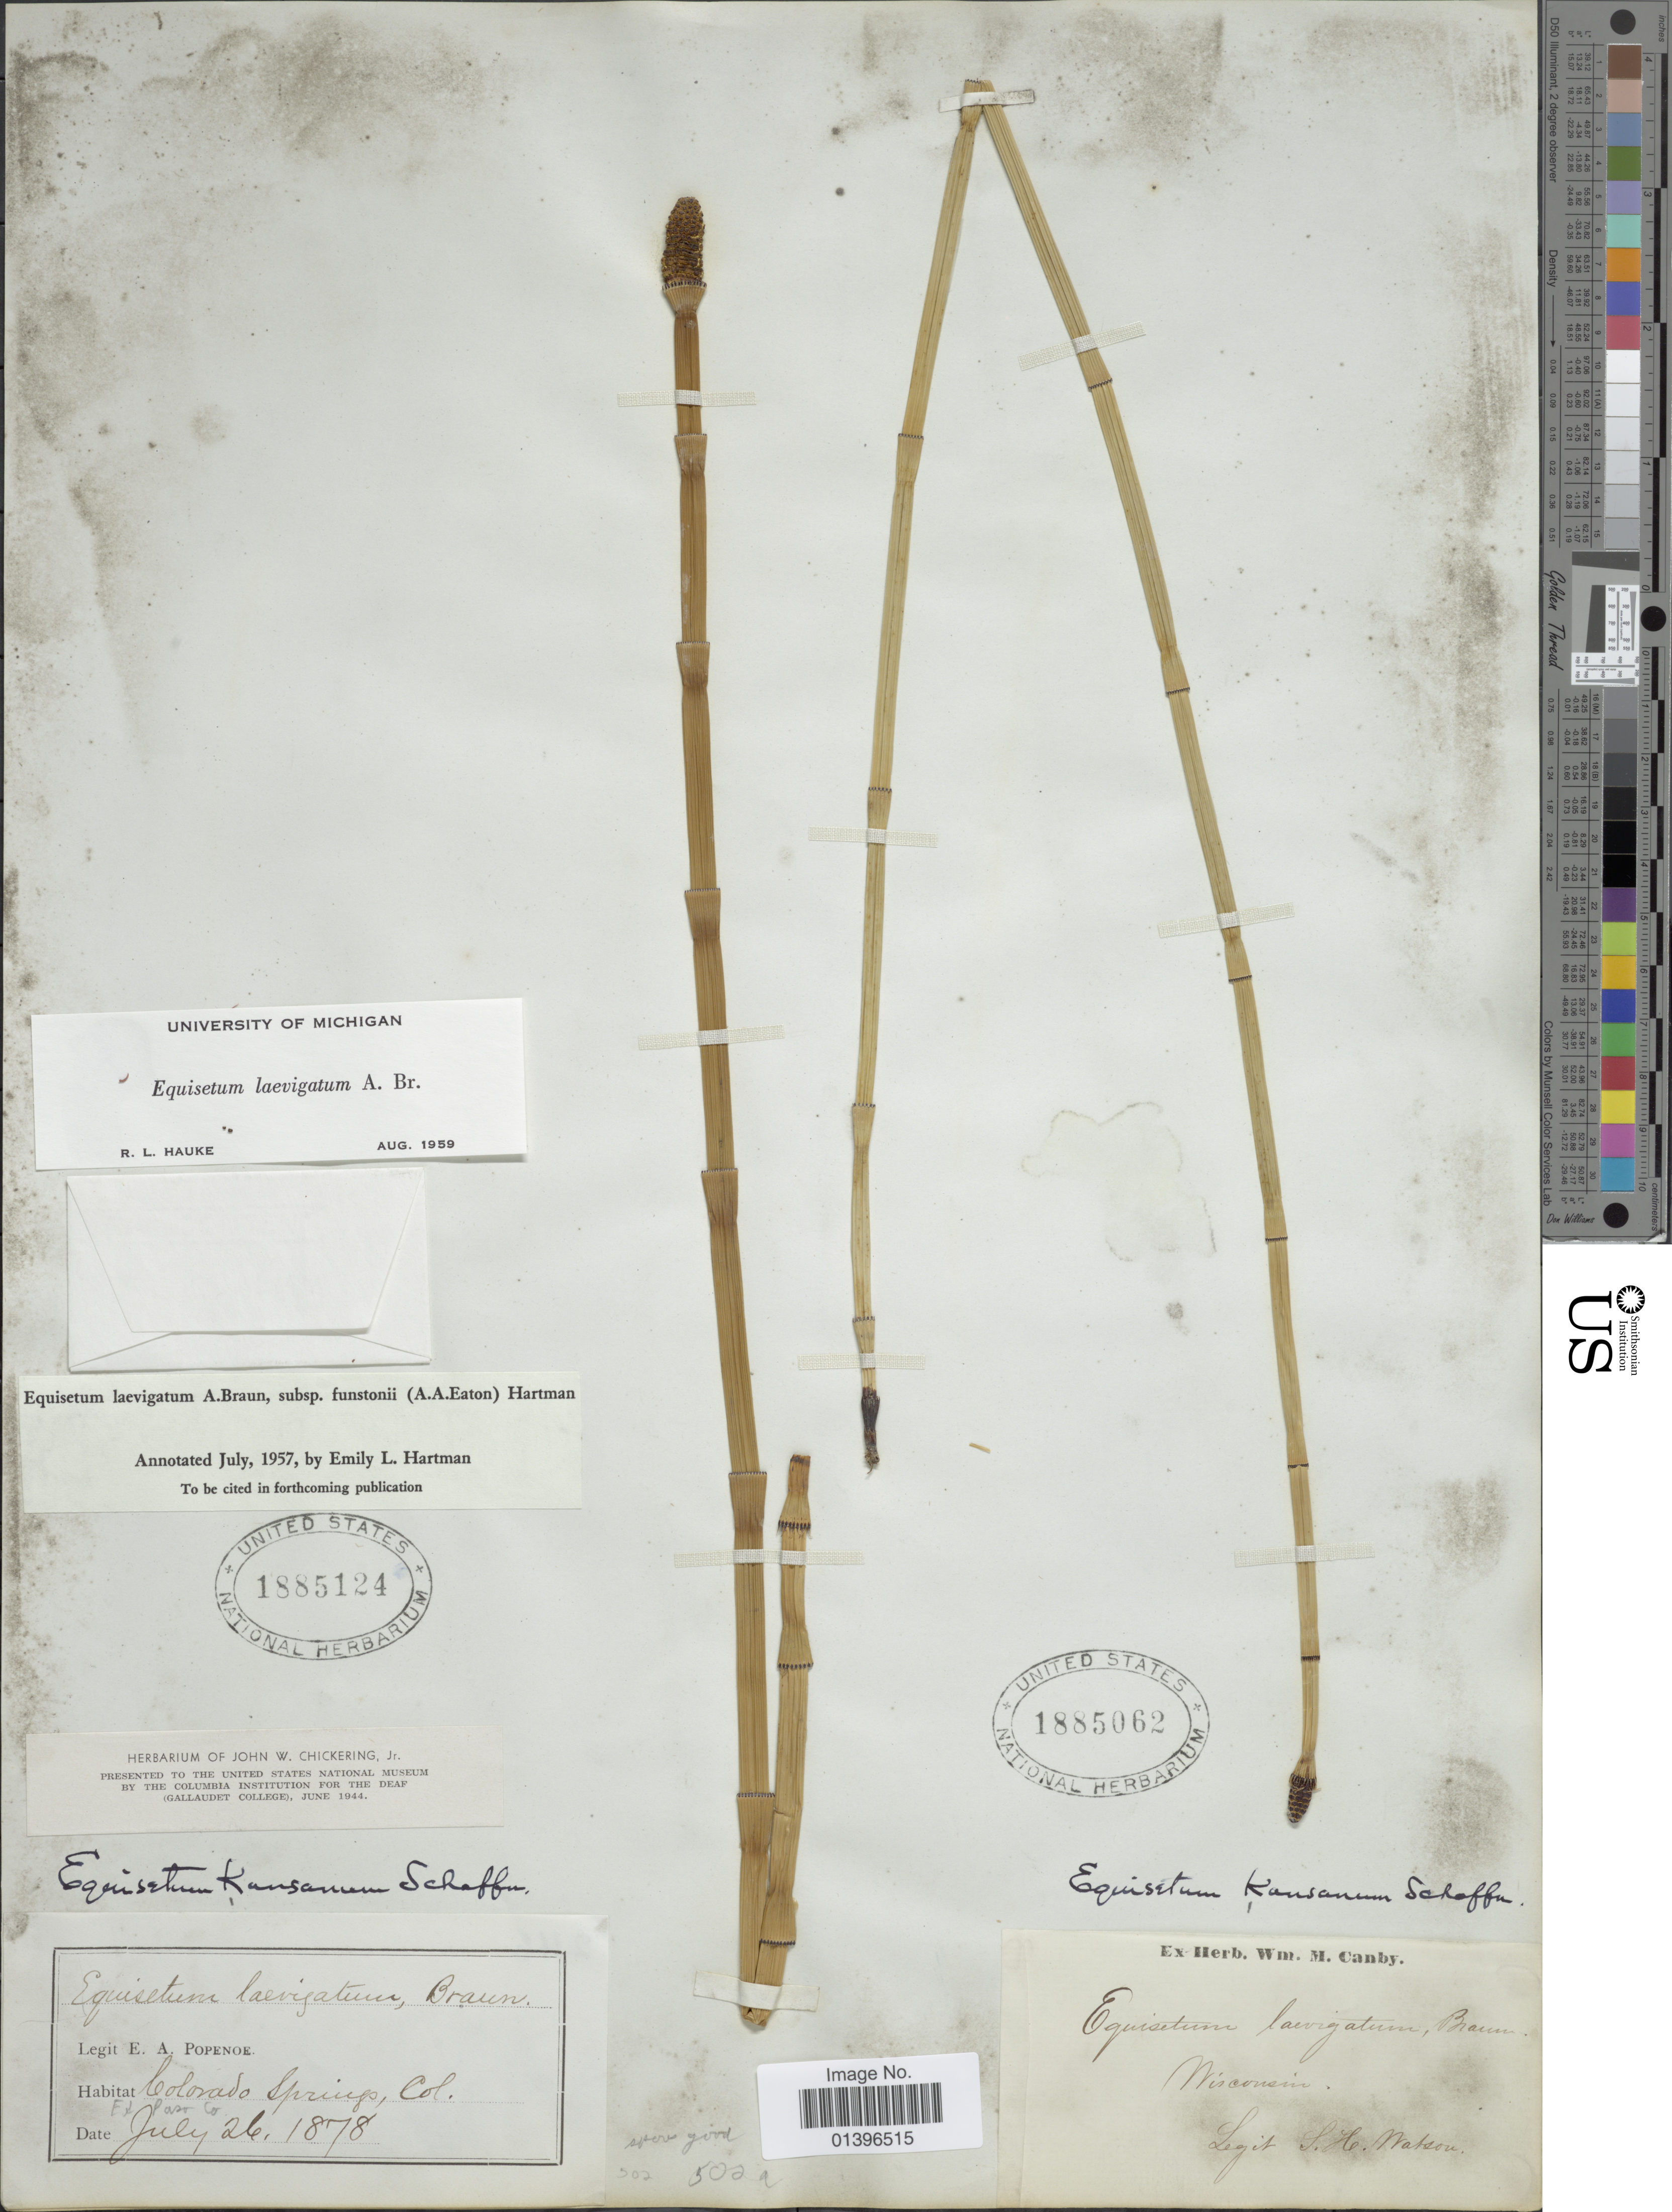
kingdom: Plantae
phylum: Tracheophyta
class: Polypodiopsida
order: Equisetales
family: Equisetaceae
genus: Equisetum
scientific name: Equisetum laevigatum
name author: A. Braun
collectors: S. Watson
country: United States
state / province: Wisconsin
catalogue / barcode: US 1885062